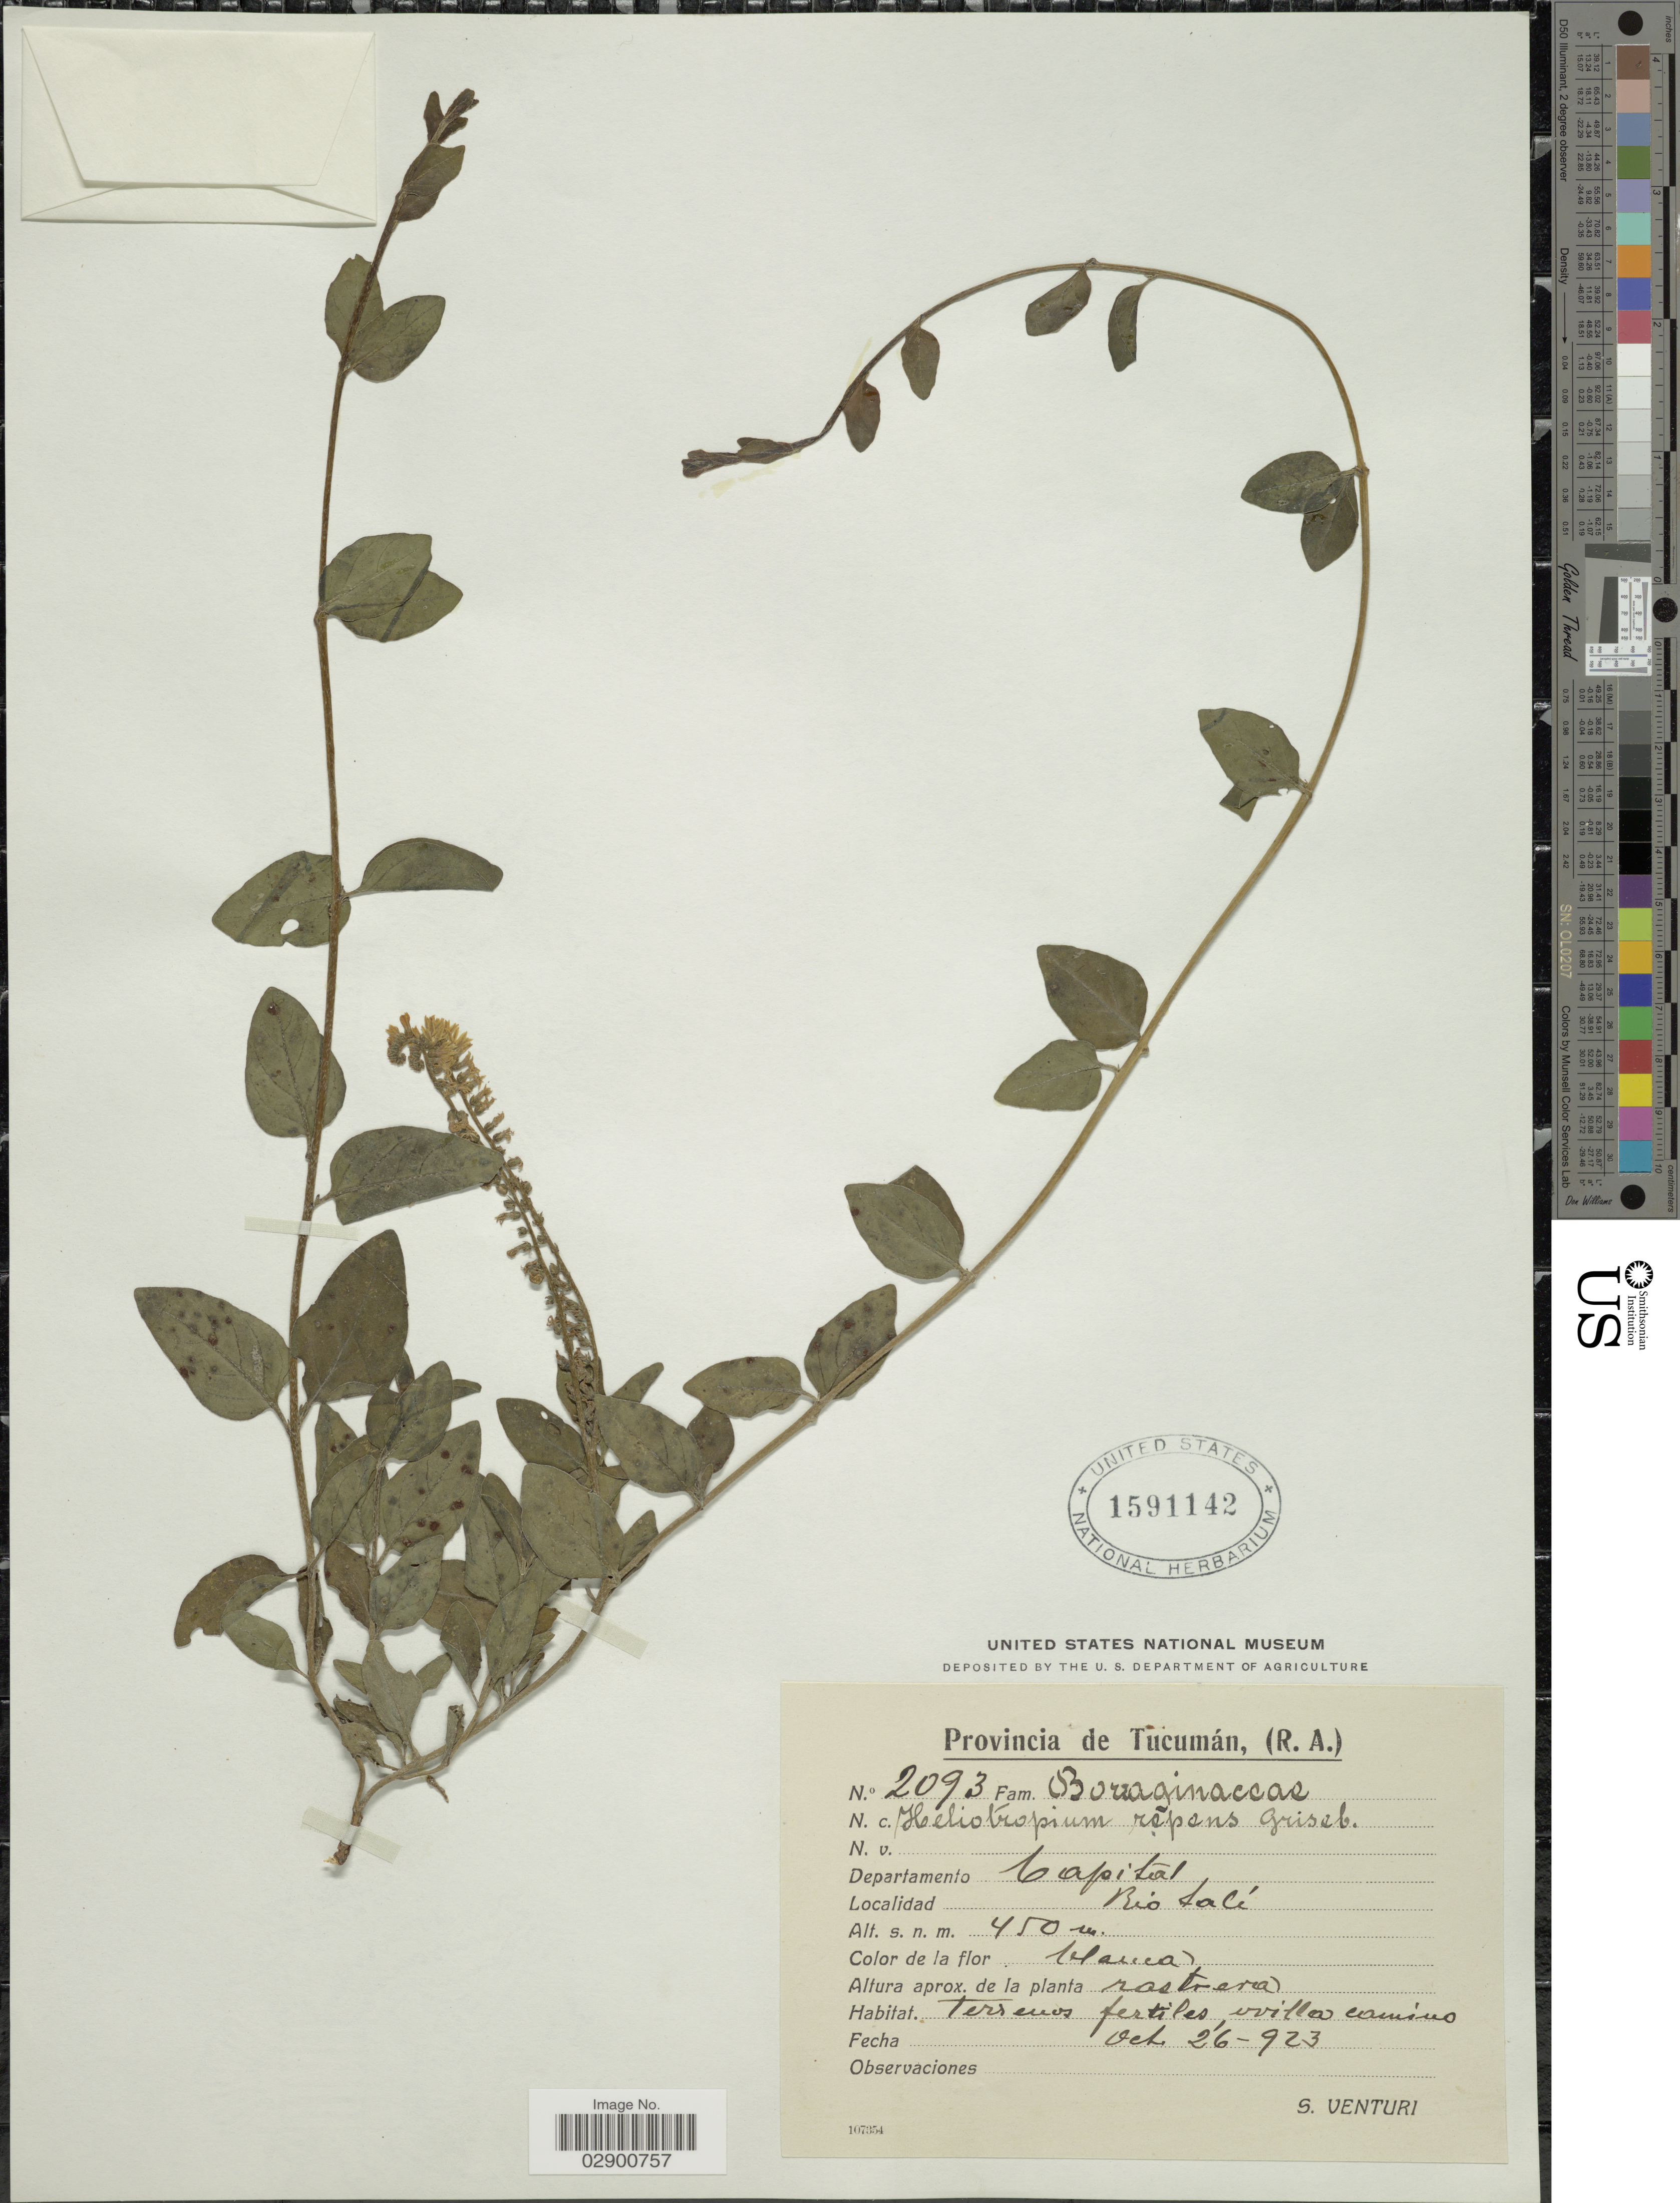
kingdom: Plantae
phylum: Tracheophyta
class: Magnoliopsida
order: Boraginales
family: Heliotropiaceae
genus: Heliotropium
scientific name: Heliotropium veronicifolium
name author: Griseb.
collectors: S. Venturi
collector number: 2093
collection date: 1923-10-26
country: Argentina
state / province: Tucuman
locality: Provincia de Tucumán, (R.A.). Departamento Capital. Rio Sali.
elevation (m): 450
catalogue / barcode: US 1591142